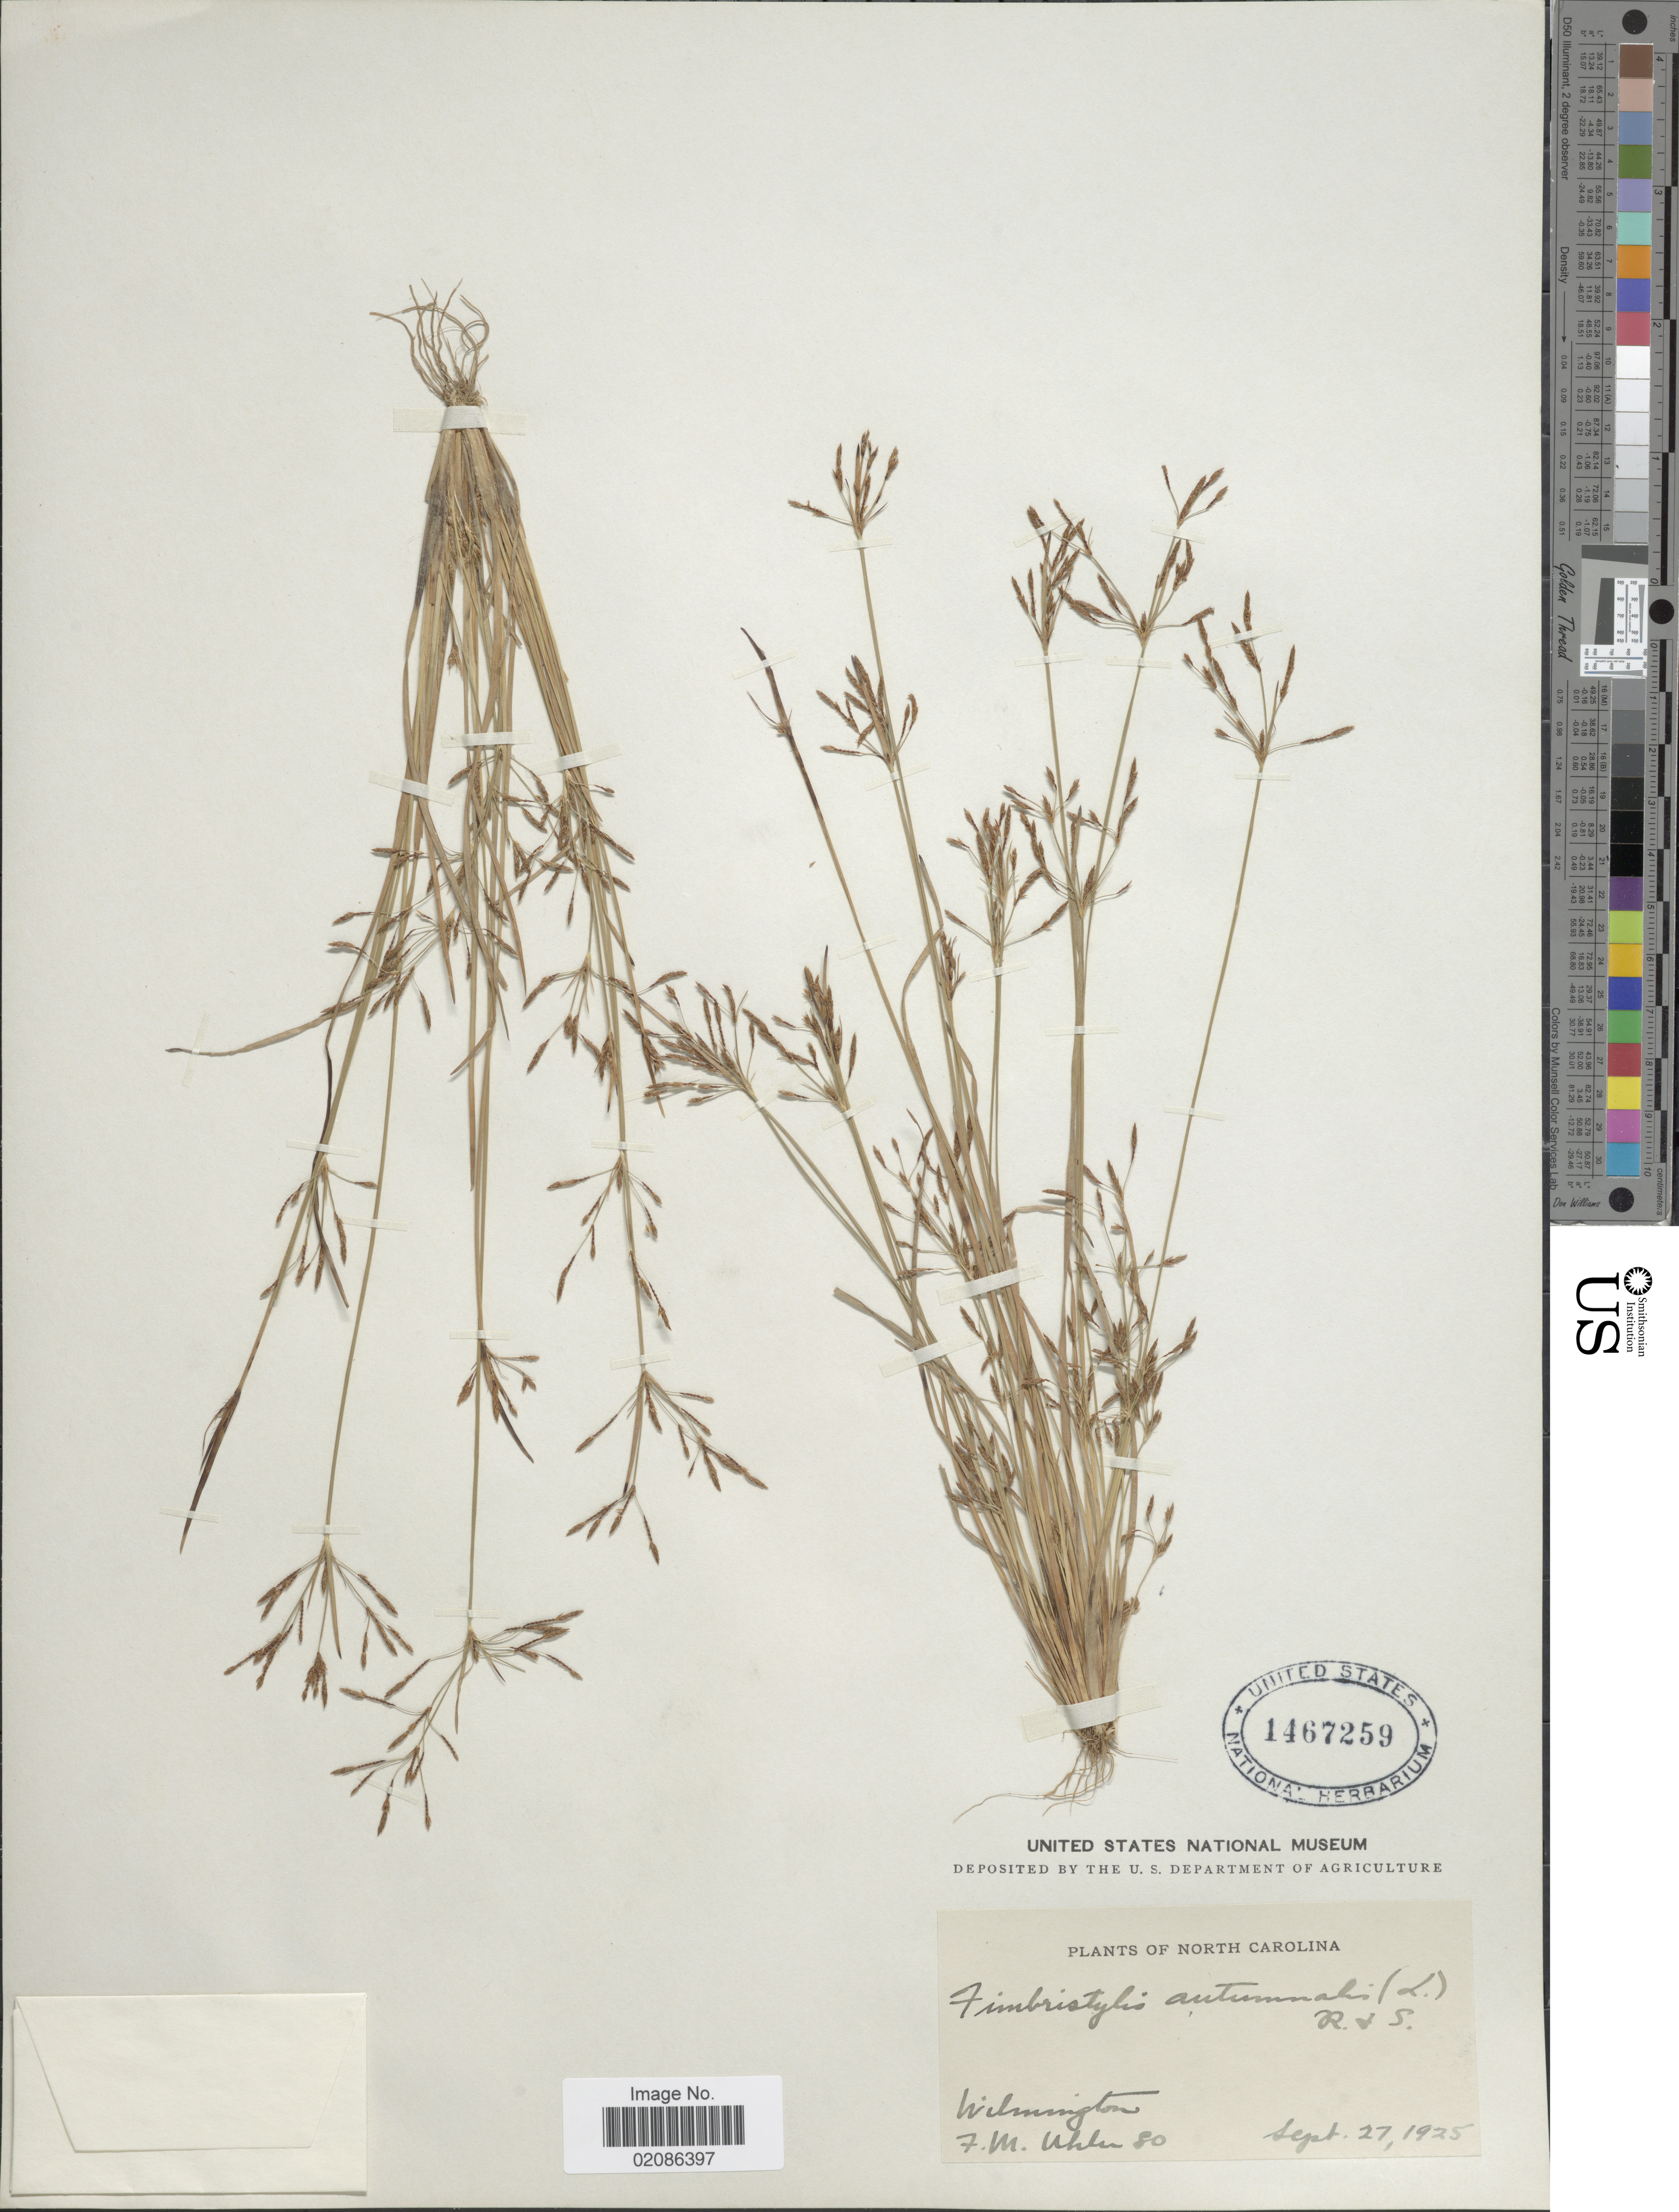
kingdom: Plantae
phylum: Tracheophyta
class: Liliopsida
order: Poales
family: Cyperaceae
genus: Fimbristylis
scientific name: Fimbristylis autumnalis (L.) Roem. & Schult.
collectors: F. M. Uhler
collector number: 80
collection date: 1925-09-27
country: United States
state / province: North Carolina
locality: Wilimington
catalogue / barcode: US 1467259